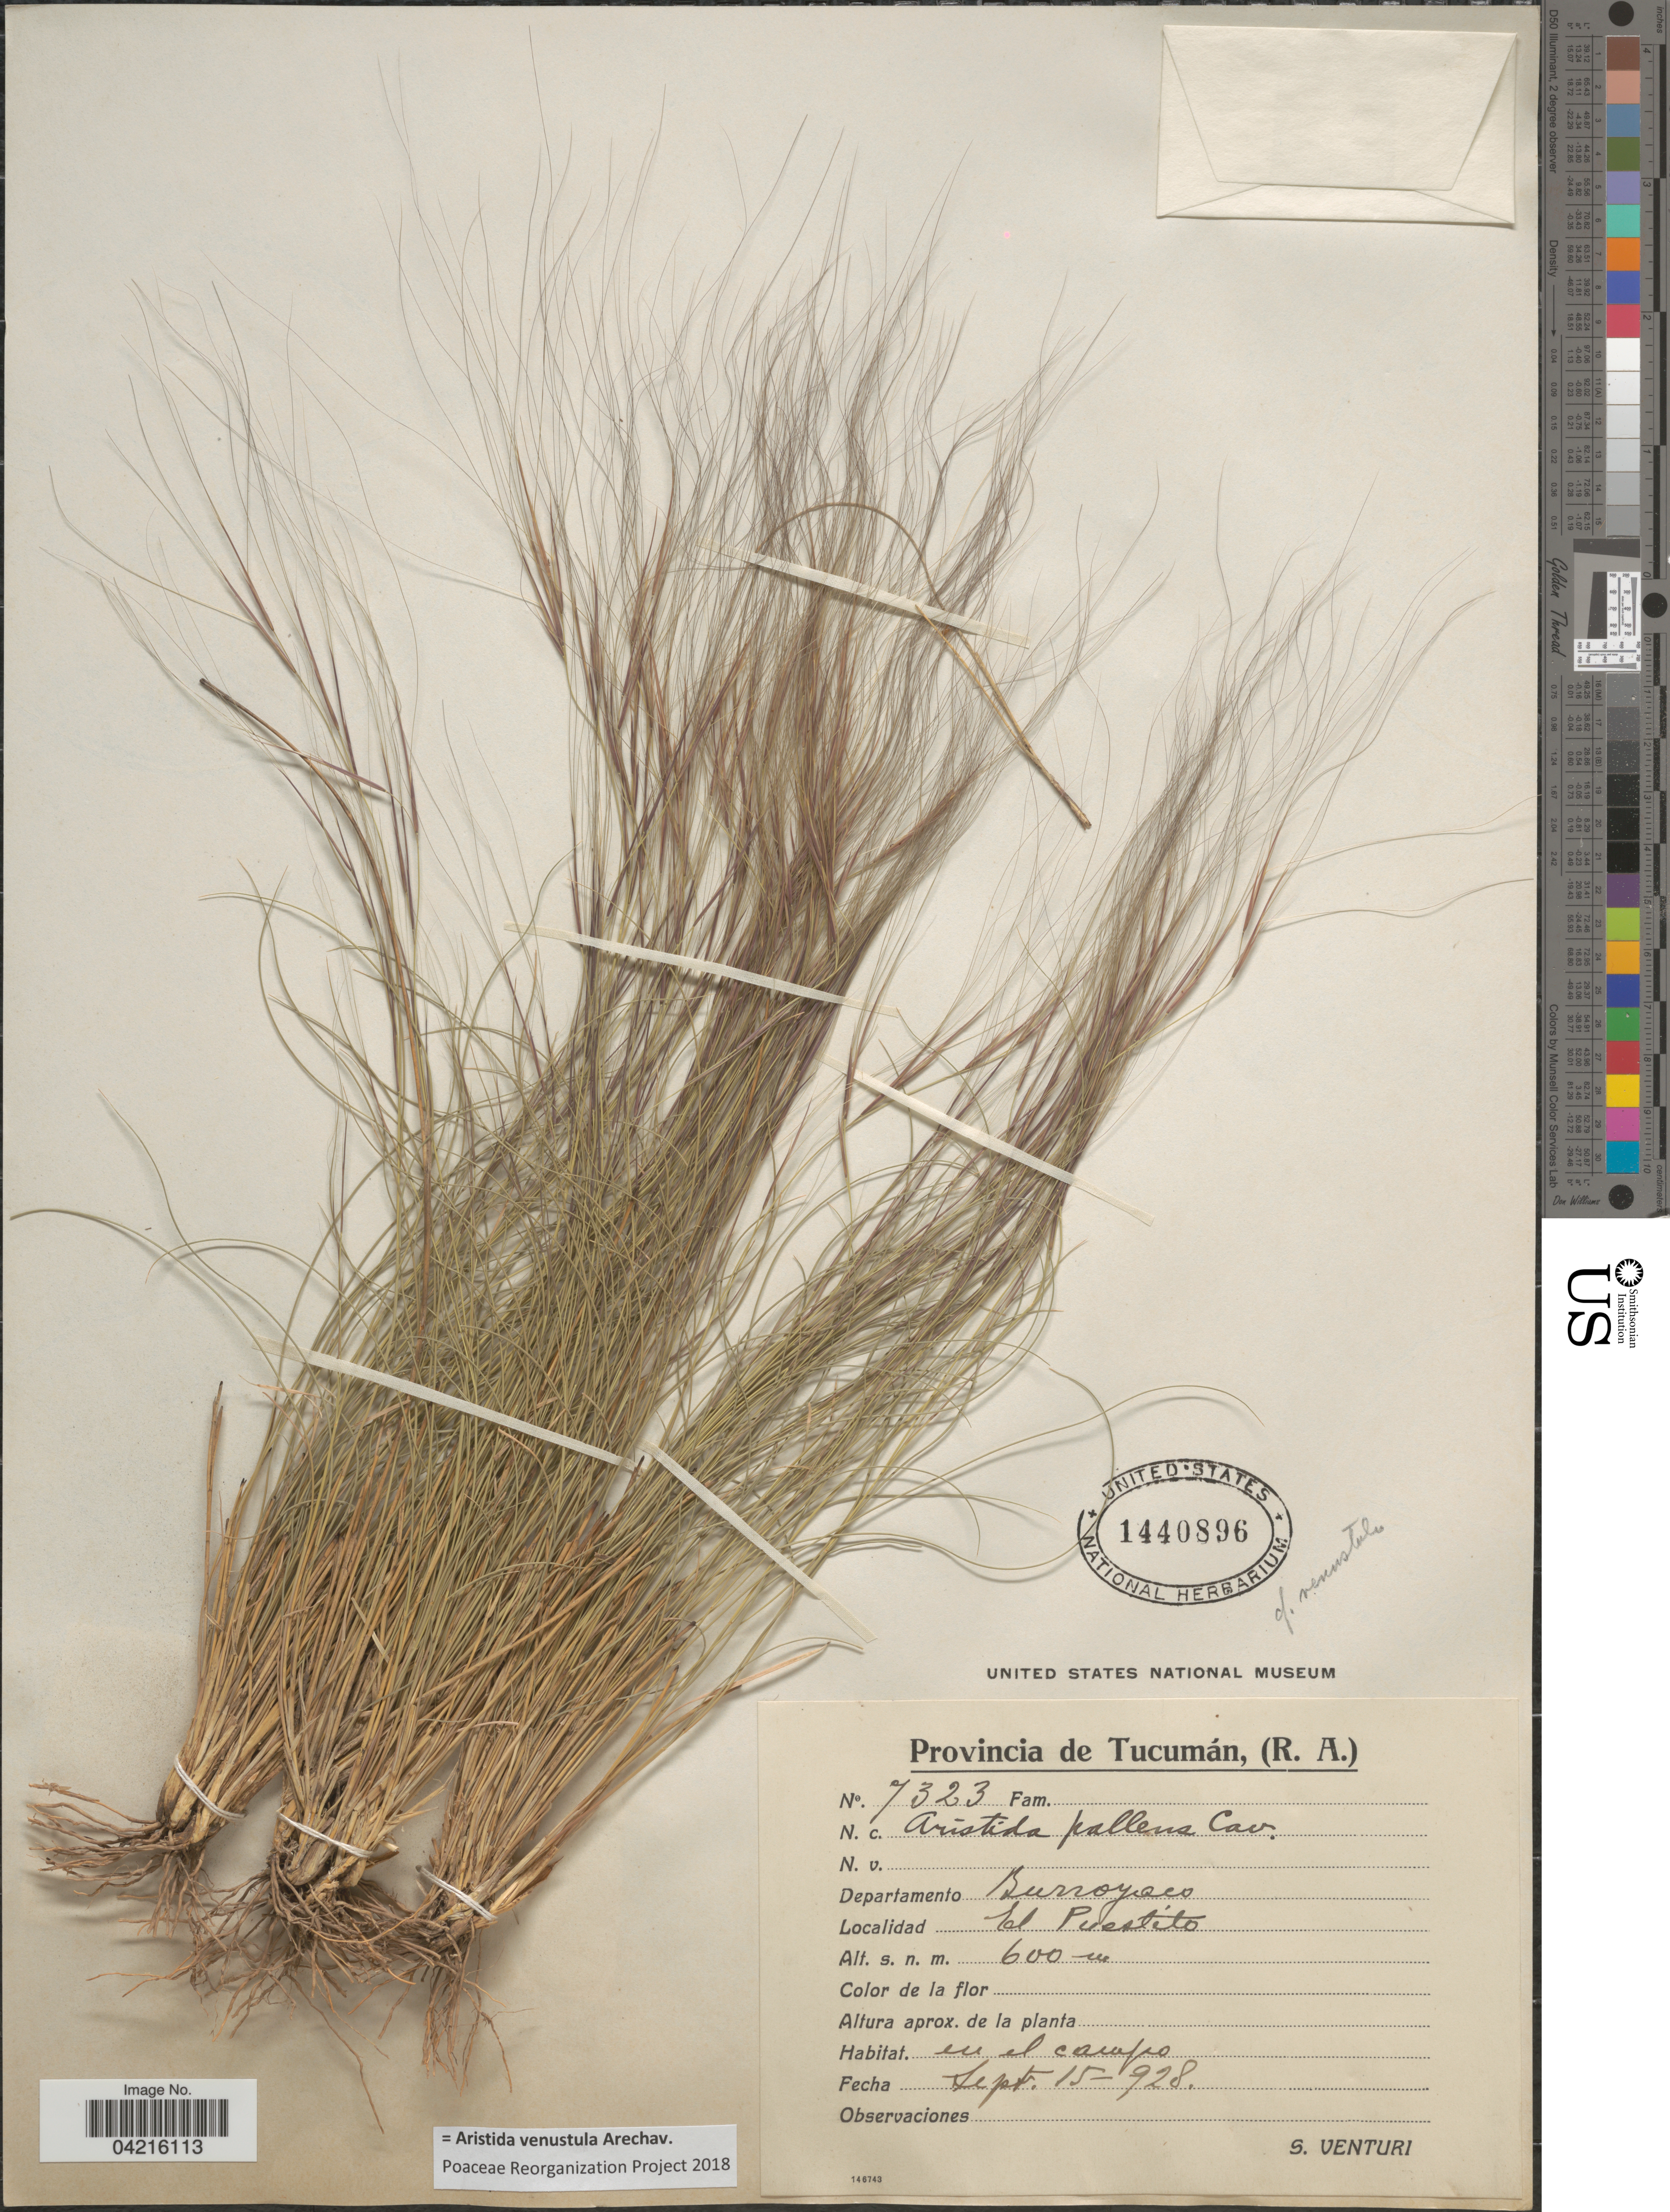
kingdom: Plantae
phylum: Tracheophyta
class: Liliopsida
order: Poales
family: Poaceae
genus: Aristida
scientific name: Aristida venustula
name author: Arechav.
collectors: S. Venturi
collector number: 7323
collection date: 1928-09-15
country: Argentina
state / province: Tucuman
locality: Departamento Burroyacu. El Puestito. En el campo.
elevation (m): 600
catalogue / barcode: US 1440896